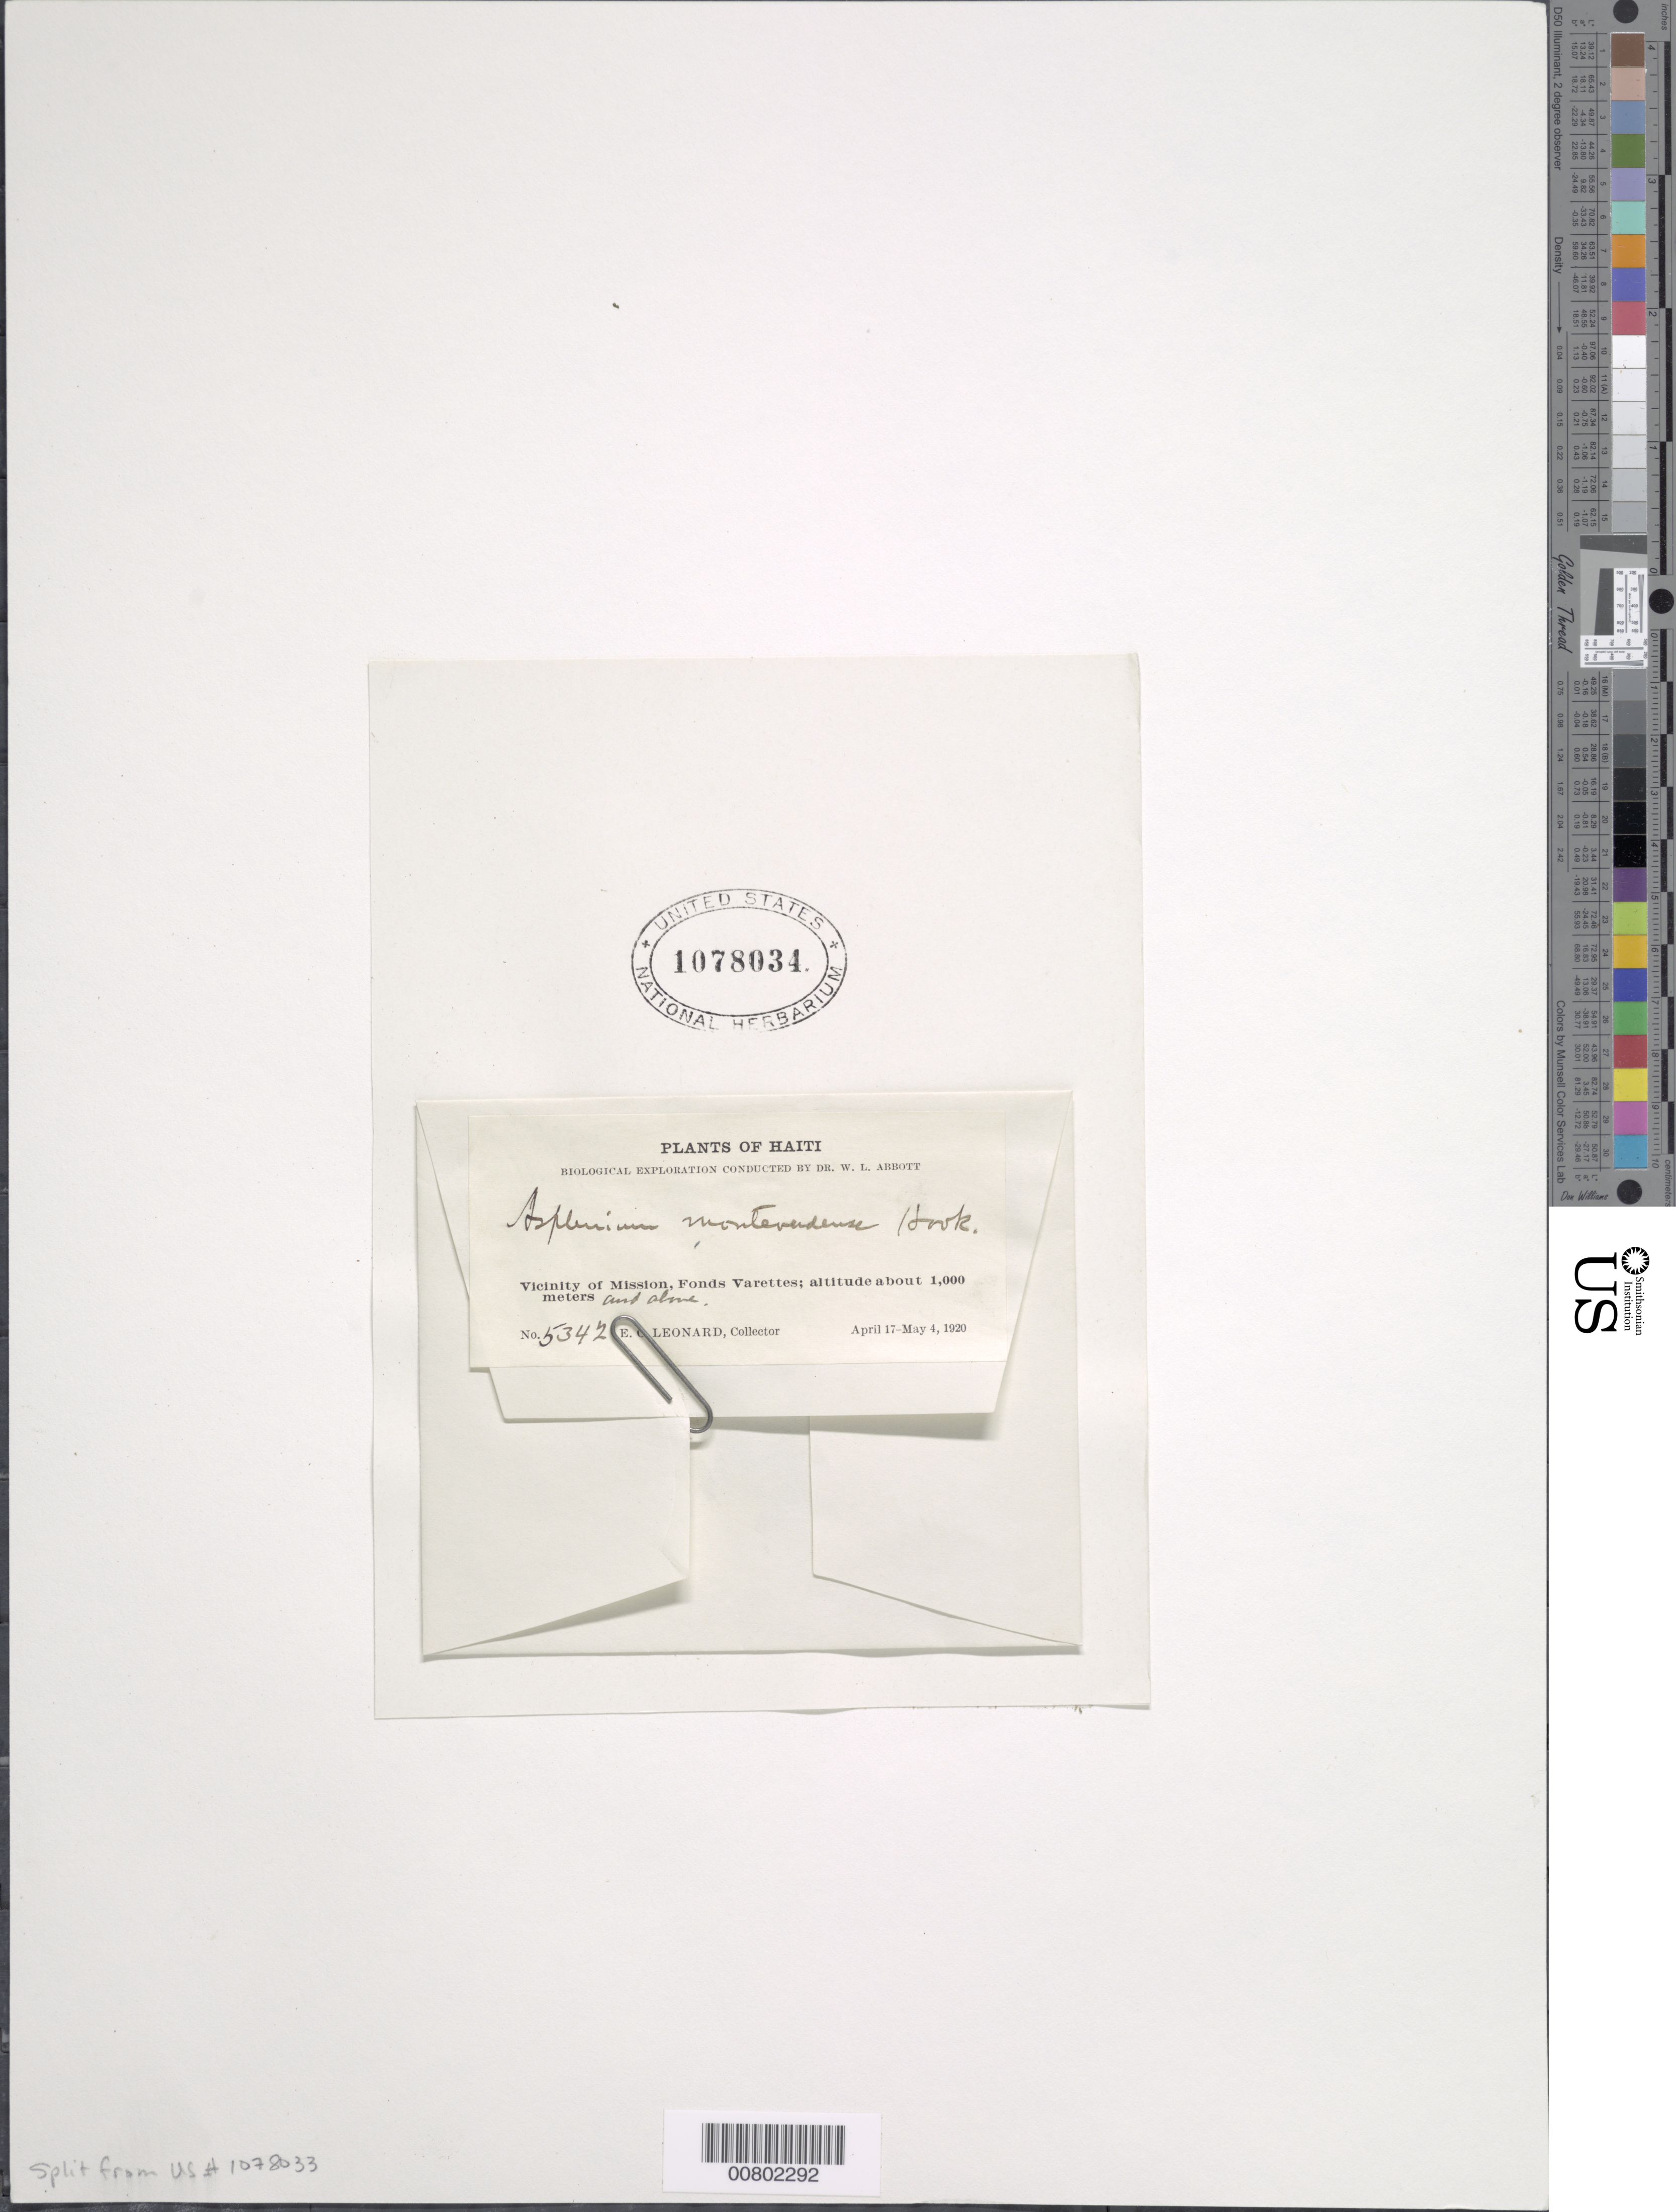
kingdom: Plantae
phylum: Tracheophyta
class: Polypodiopsida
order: Polypodiales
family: Aspleniaceae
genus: Asplenium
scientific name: Asplenium myriophyllum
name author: (Sw.) C. Presl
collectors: E. C. Leonard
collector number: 5342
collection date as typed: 17 Apr 1920 to 04 May 1920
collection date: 1920-04-17/1920-05-04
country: Haiti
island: Hispaniola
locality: Fonds Varettes, vicinity Mission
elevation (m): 1000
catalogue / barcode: US 1078034